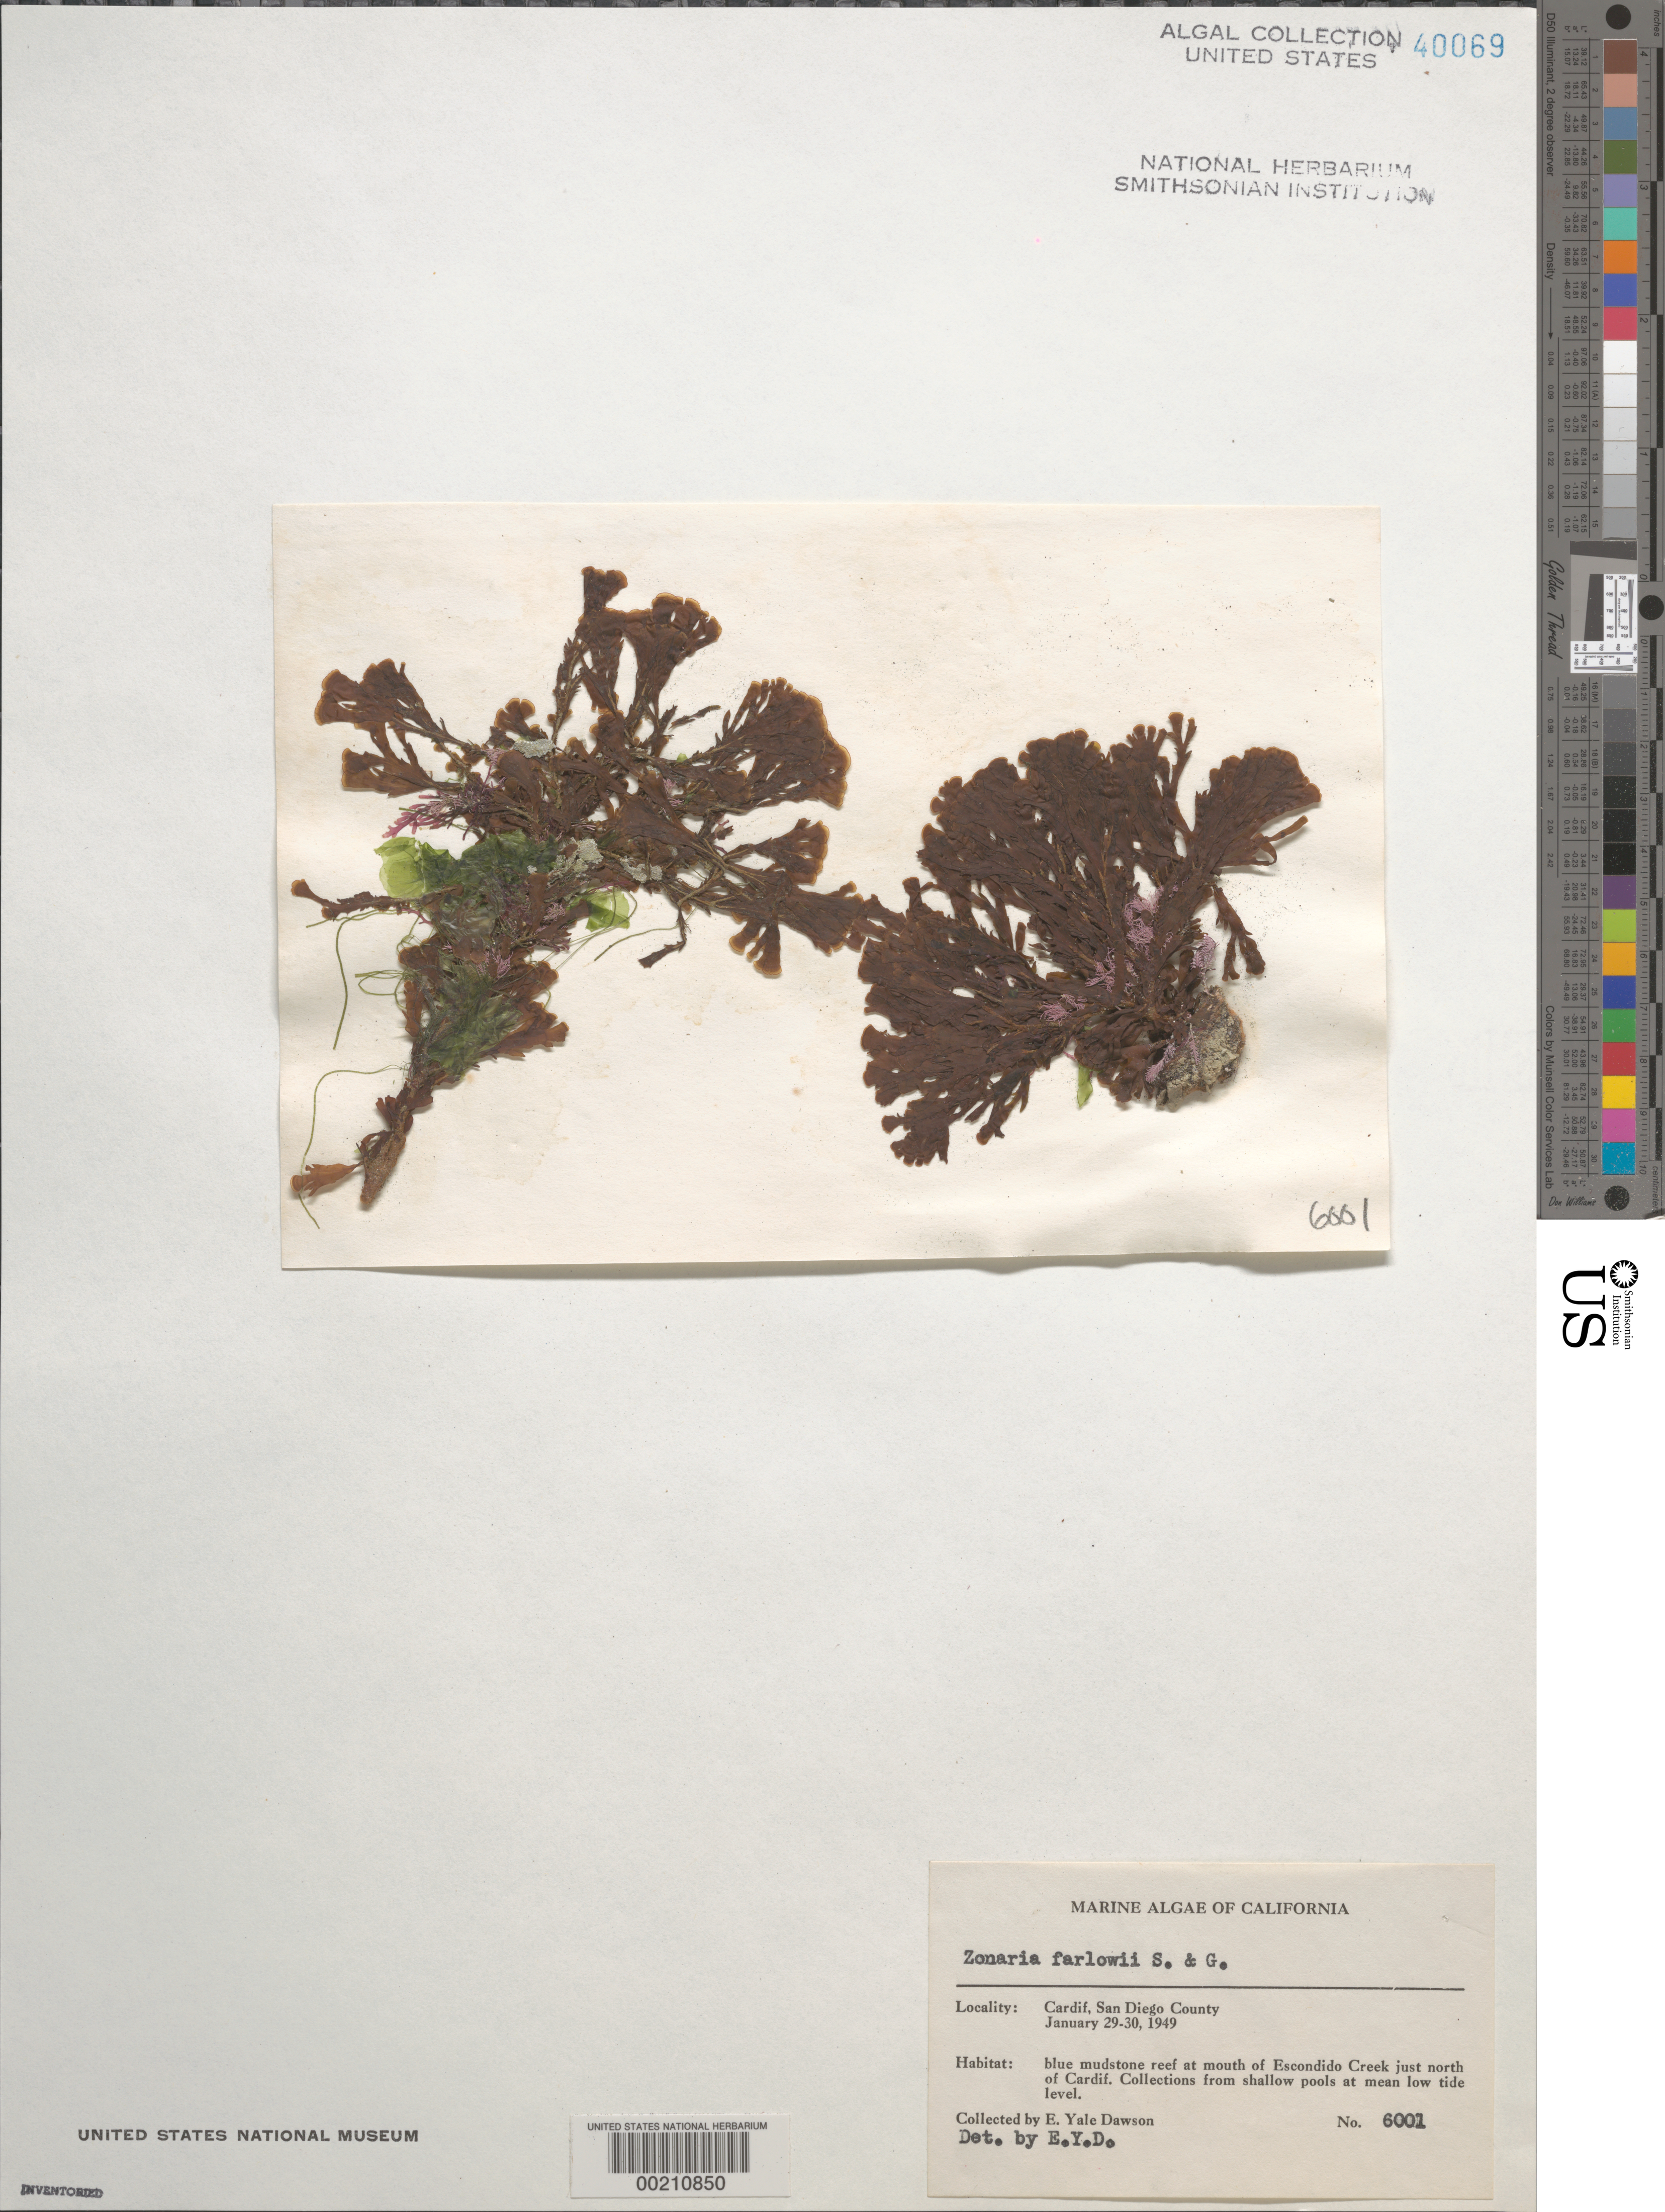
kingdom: Chromista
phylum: Ochrophyta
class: Phaeophyceae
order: Dictyotales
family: Dictyotaceae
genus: Zonaria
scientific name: Zonaria farlowii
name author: Setch. & N.L. Gardner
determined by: Dawson, E. Y.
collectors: E. Y. Dawson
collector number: EYD 6001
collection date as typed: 29 Jan 1949 TO 30 Jan 1949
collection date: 1949-01-29/1949-01-30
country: United States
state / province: California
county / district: San Diego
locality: Escondido Creek mouth, just north of Cardiff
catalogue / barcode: US 40069